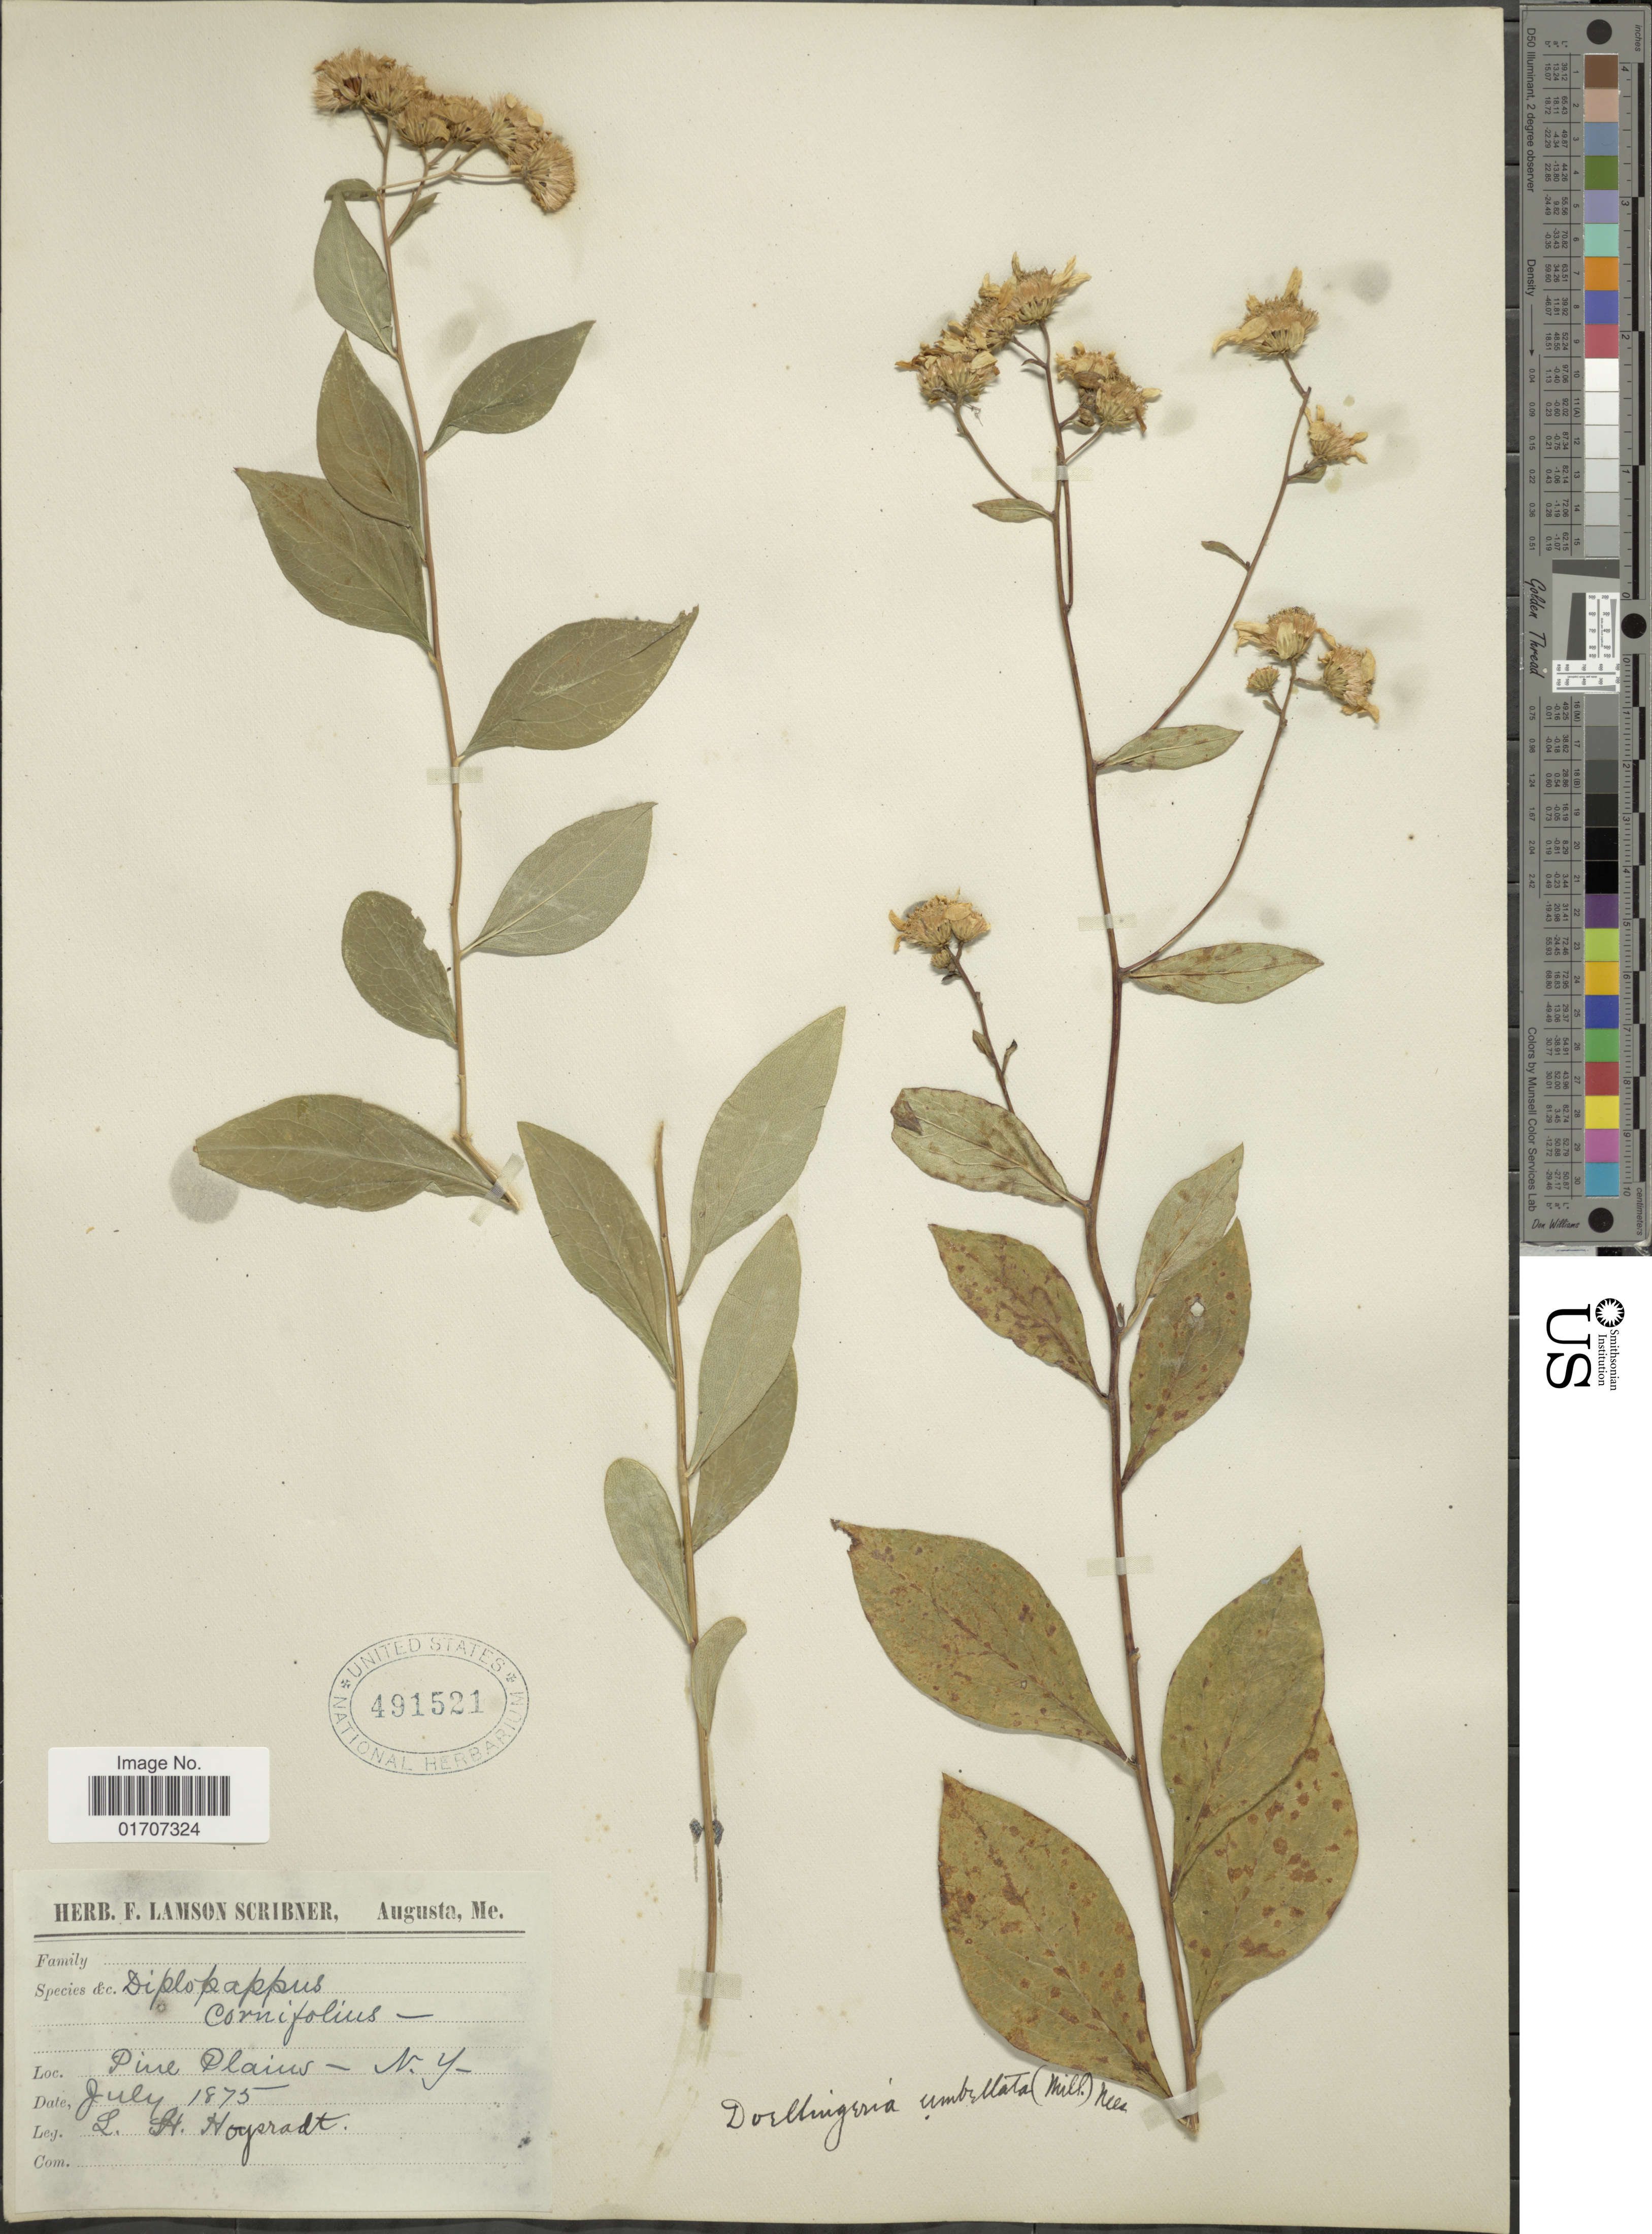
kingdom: Plantae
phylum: Tracheophyta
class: Magnoliopsida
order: Asterales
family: Asteraceae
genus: Doellingeria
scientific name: Doellingeria infirma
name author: (Michx.) Greene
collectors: L. Hoysradt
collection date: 1875-07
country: United States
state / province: New York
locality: Pine Plains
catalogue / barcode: US 491521